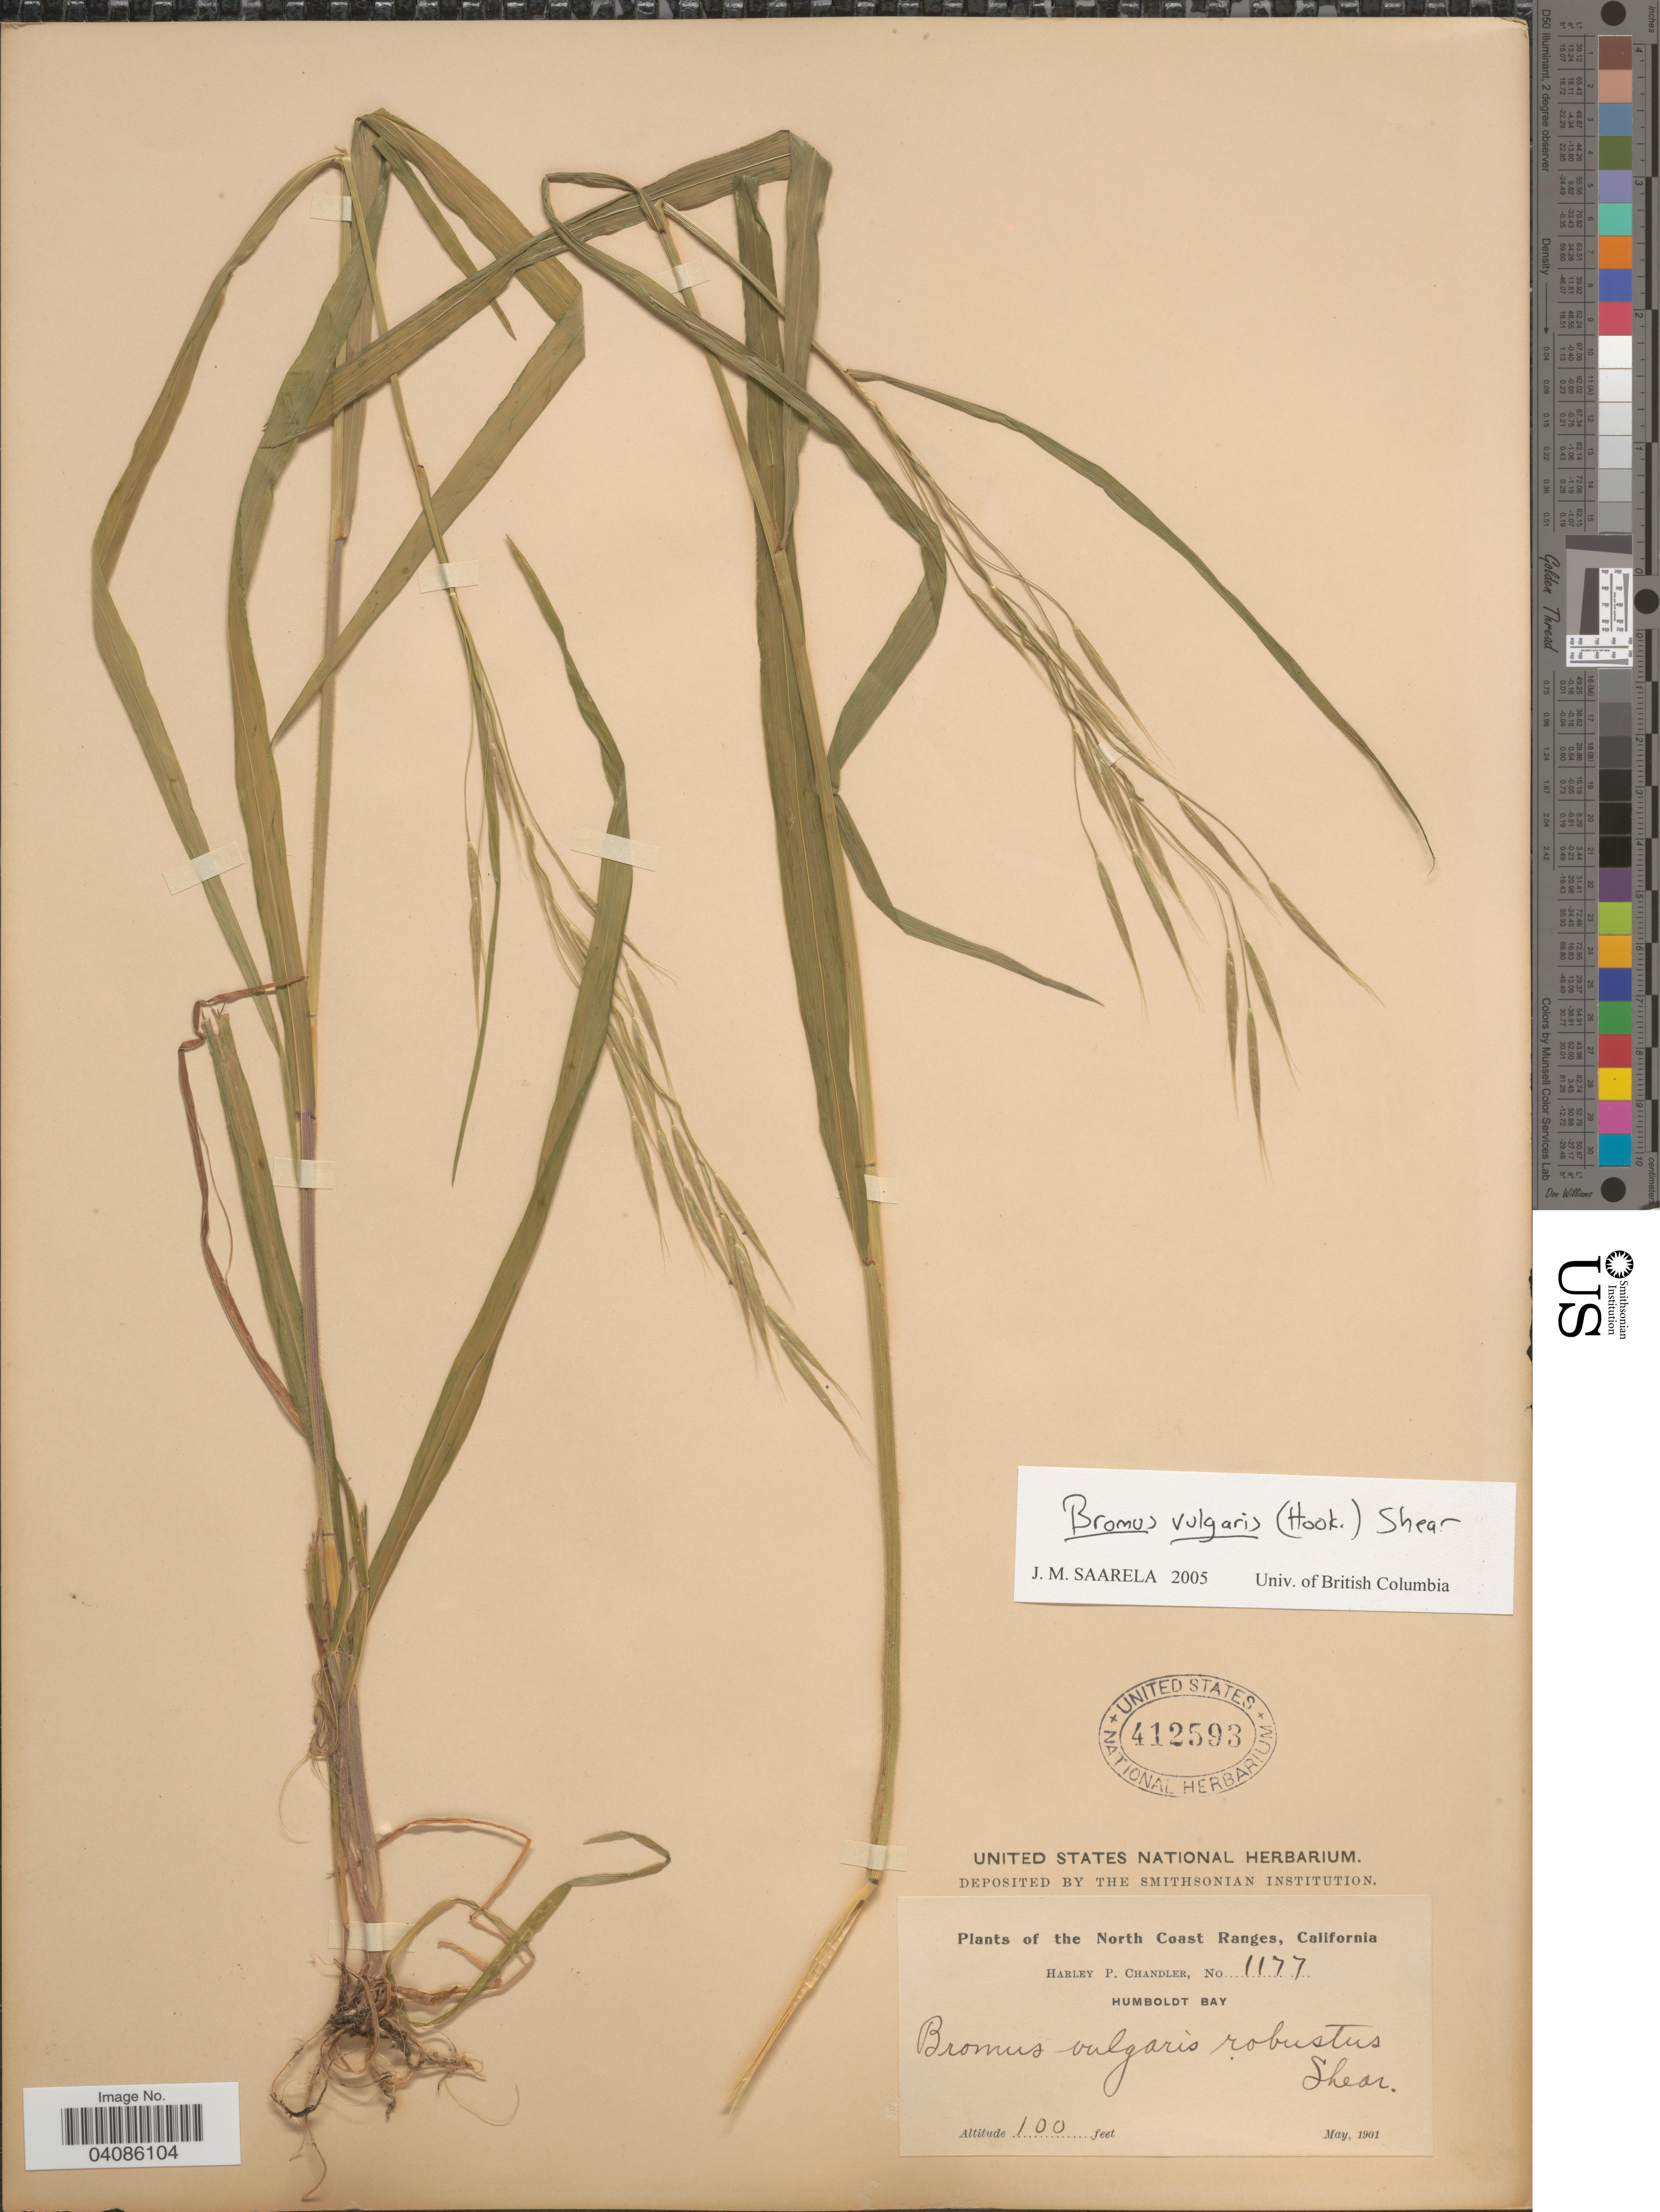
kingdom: Plantae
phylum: Tracheophyta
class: Liliopsida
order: Poales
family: Poaceae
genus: Bromus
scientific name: Bromus vulgaris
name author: (Hook.) Shear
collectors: H. Chandler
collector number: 1177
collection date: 1901-05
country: United States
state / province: California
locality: North Coast Ranges. Humboldt Bay.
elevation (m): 30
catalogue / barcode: US 412593